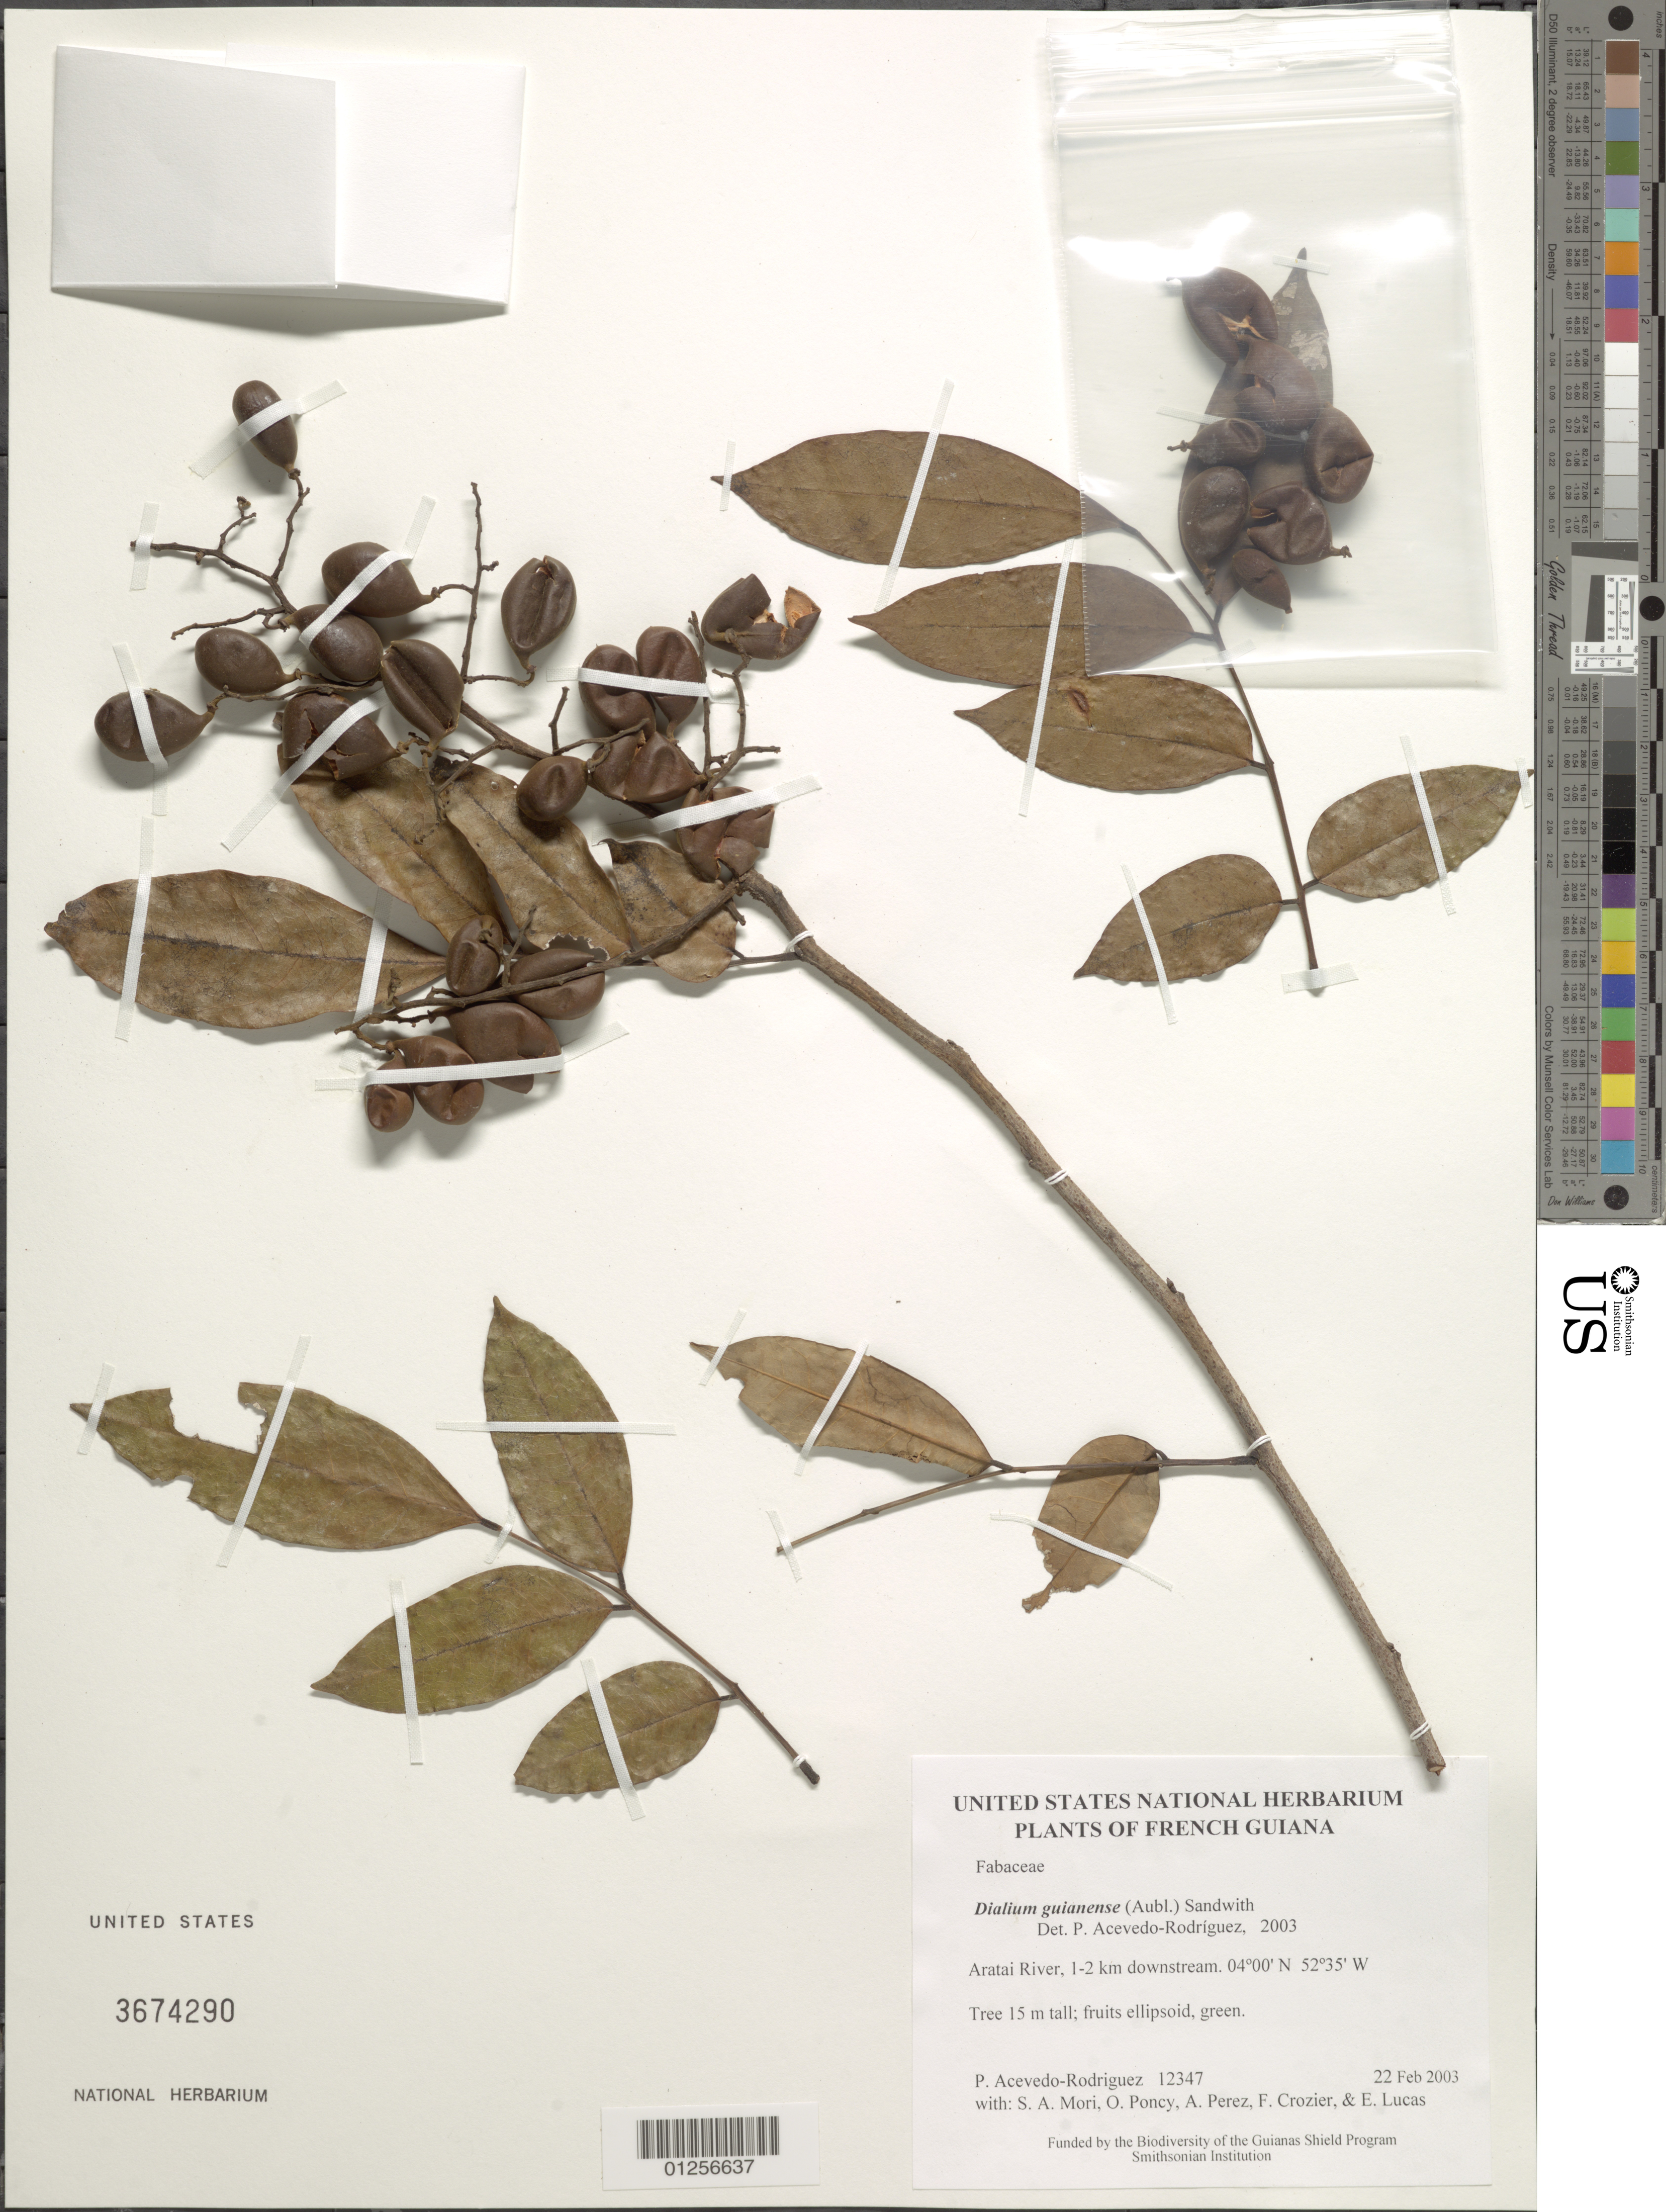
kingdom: Plantae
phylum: Tracheophyta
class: Magnoliopsida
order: Fabales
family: Fabaceae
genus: Dialium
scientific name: Dialium guianense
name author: (Aubl.) Sandwith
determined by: Acevedo-Rodríguez, P., (BOT), Smithsonian Institution - National Museum of Natural History (UNITED STATES)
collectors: P. Acevedo-Rodr., S. Mori, O. Poncy, A. Perez, F. Crozier & E. Lucas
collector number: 12347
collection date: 2003-02-22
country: French Guiana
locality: Aratai River, 1-2 km downstream.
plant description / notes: US, NY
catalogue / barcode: US 3674290